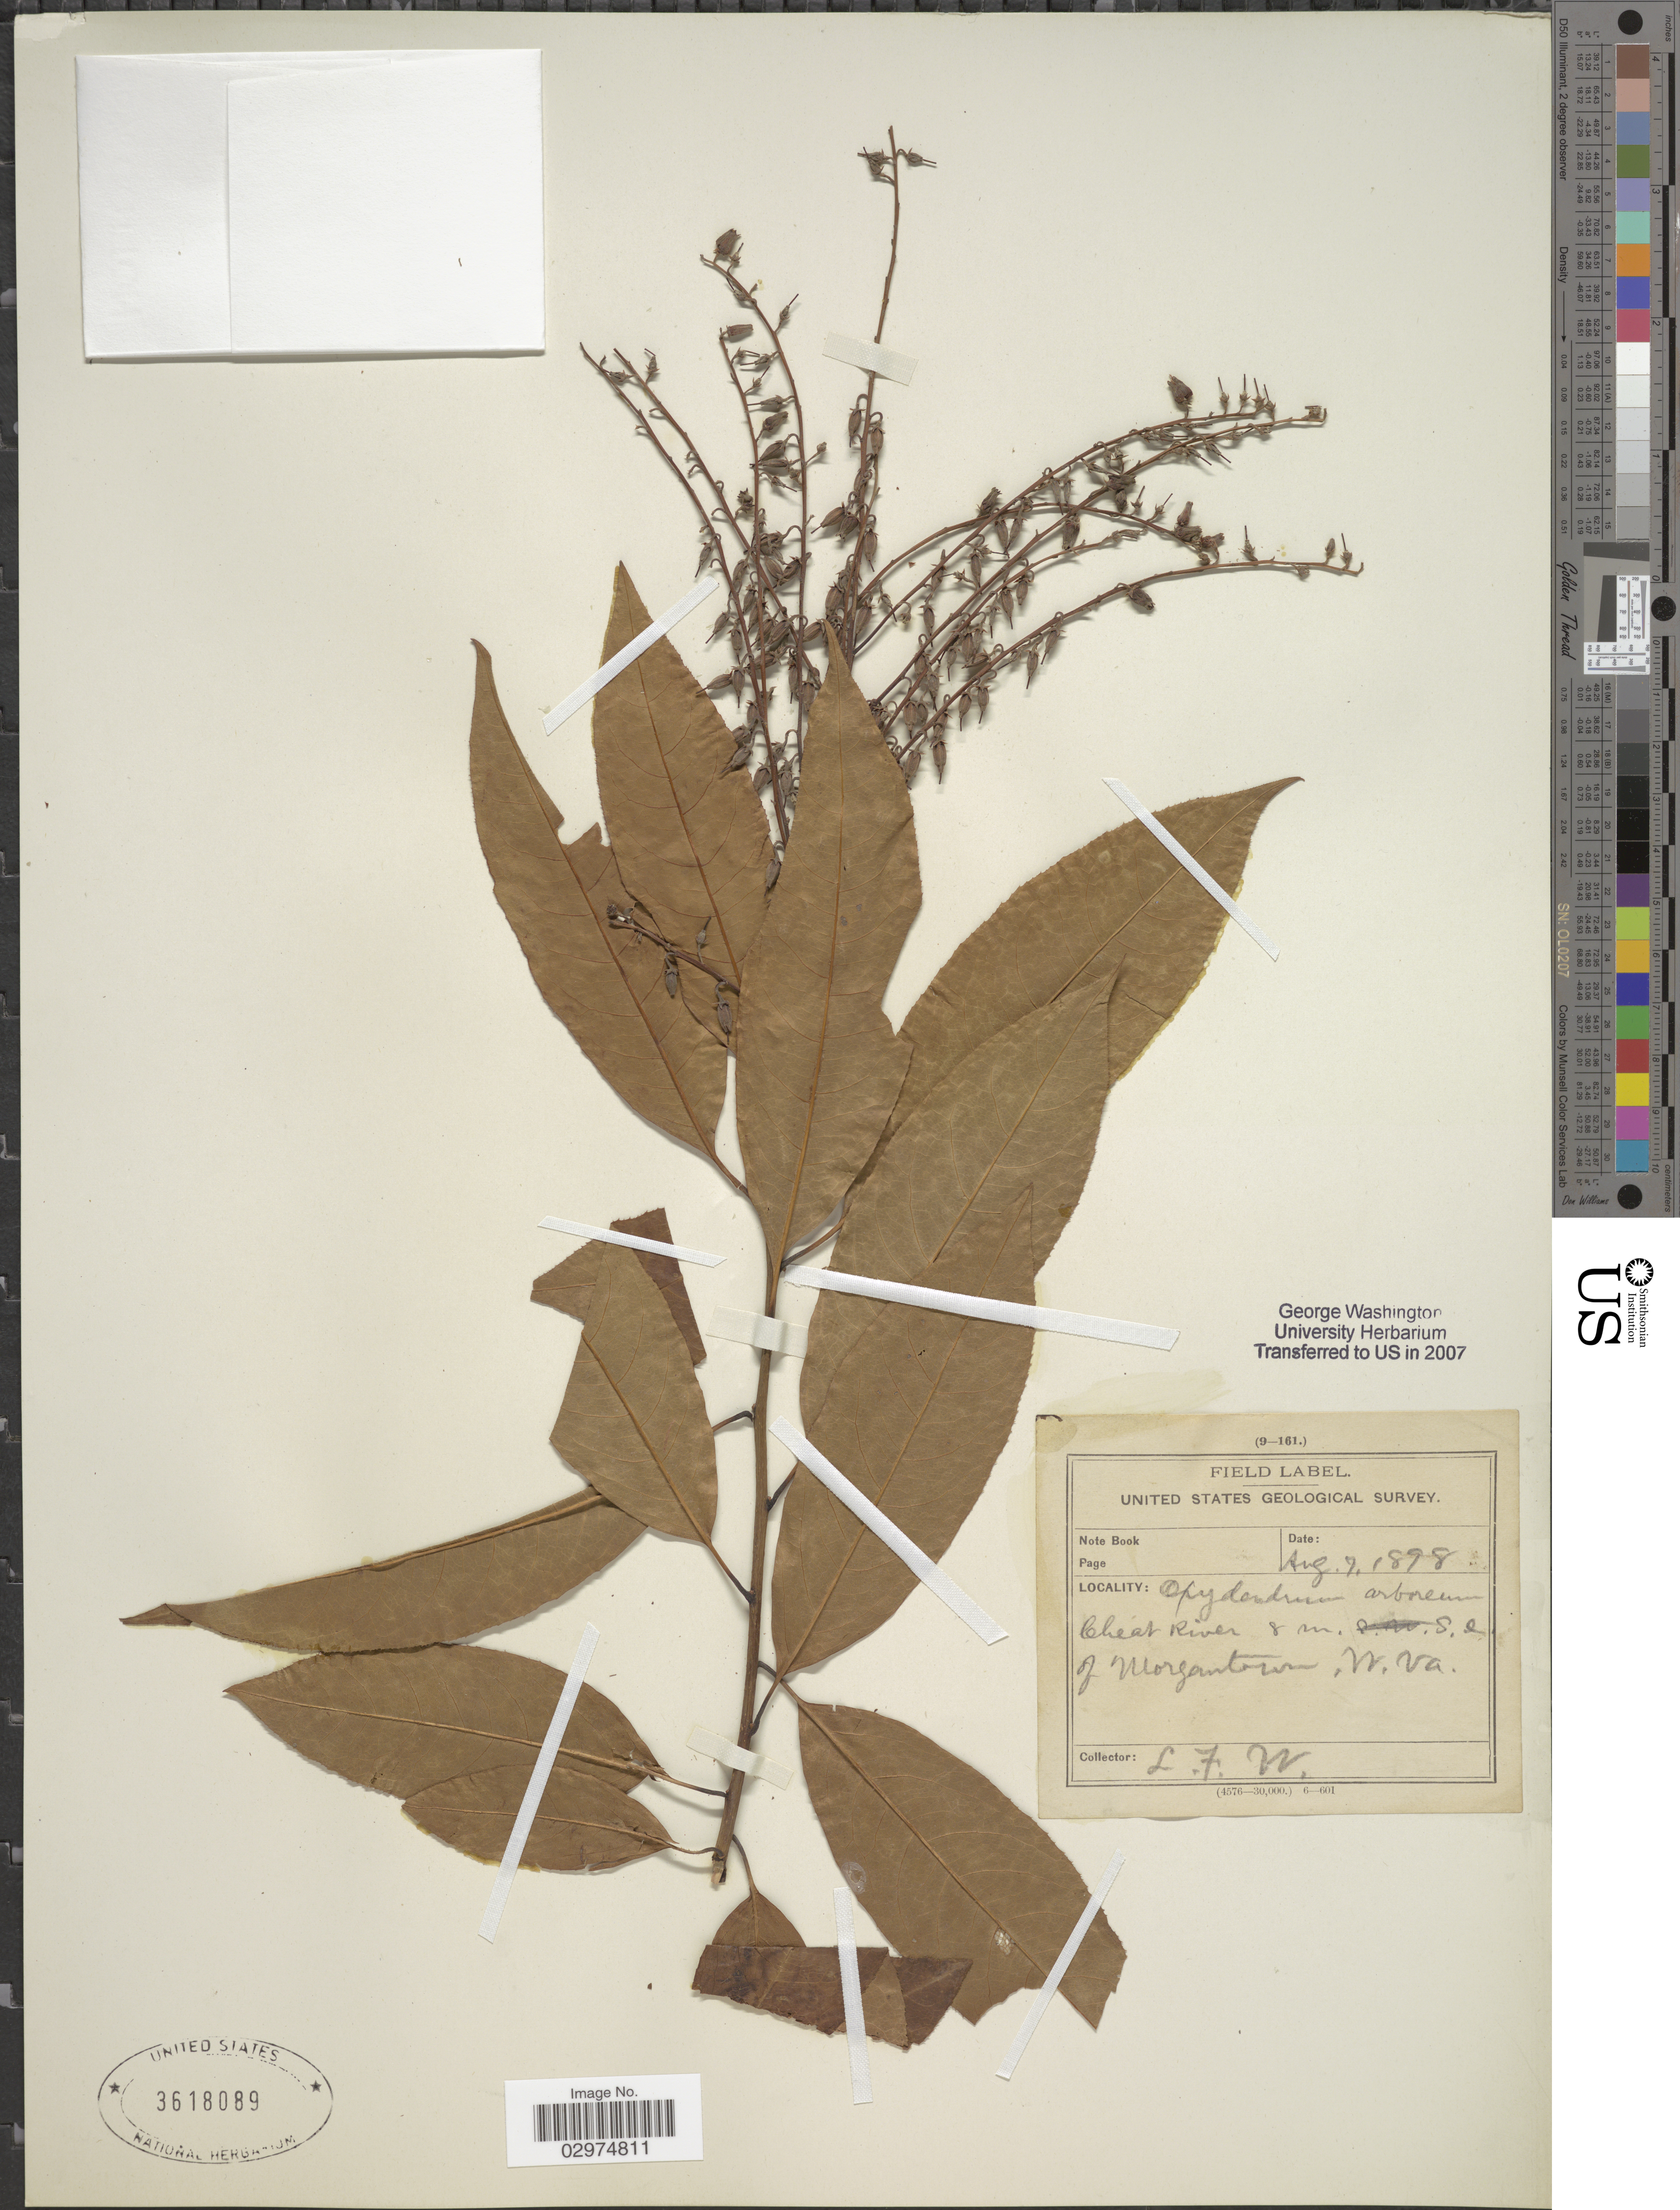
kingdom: Plantae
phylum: Tracheophyta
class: Magnoliopsida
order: Ericales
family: Ericaceae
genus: Oxydendrum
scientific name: Oxydendrum arboreum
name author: (L.) DC.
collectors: L. F. W.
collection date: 1898-08-07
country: United States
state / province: West Virginia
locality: Cheat River, 8 m. S.E. of Morgantown.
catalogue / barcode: US 3618089